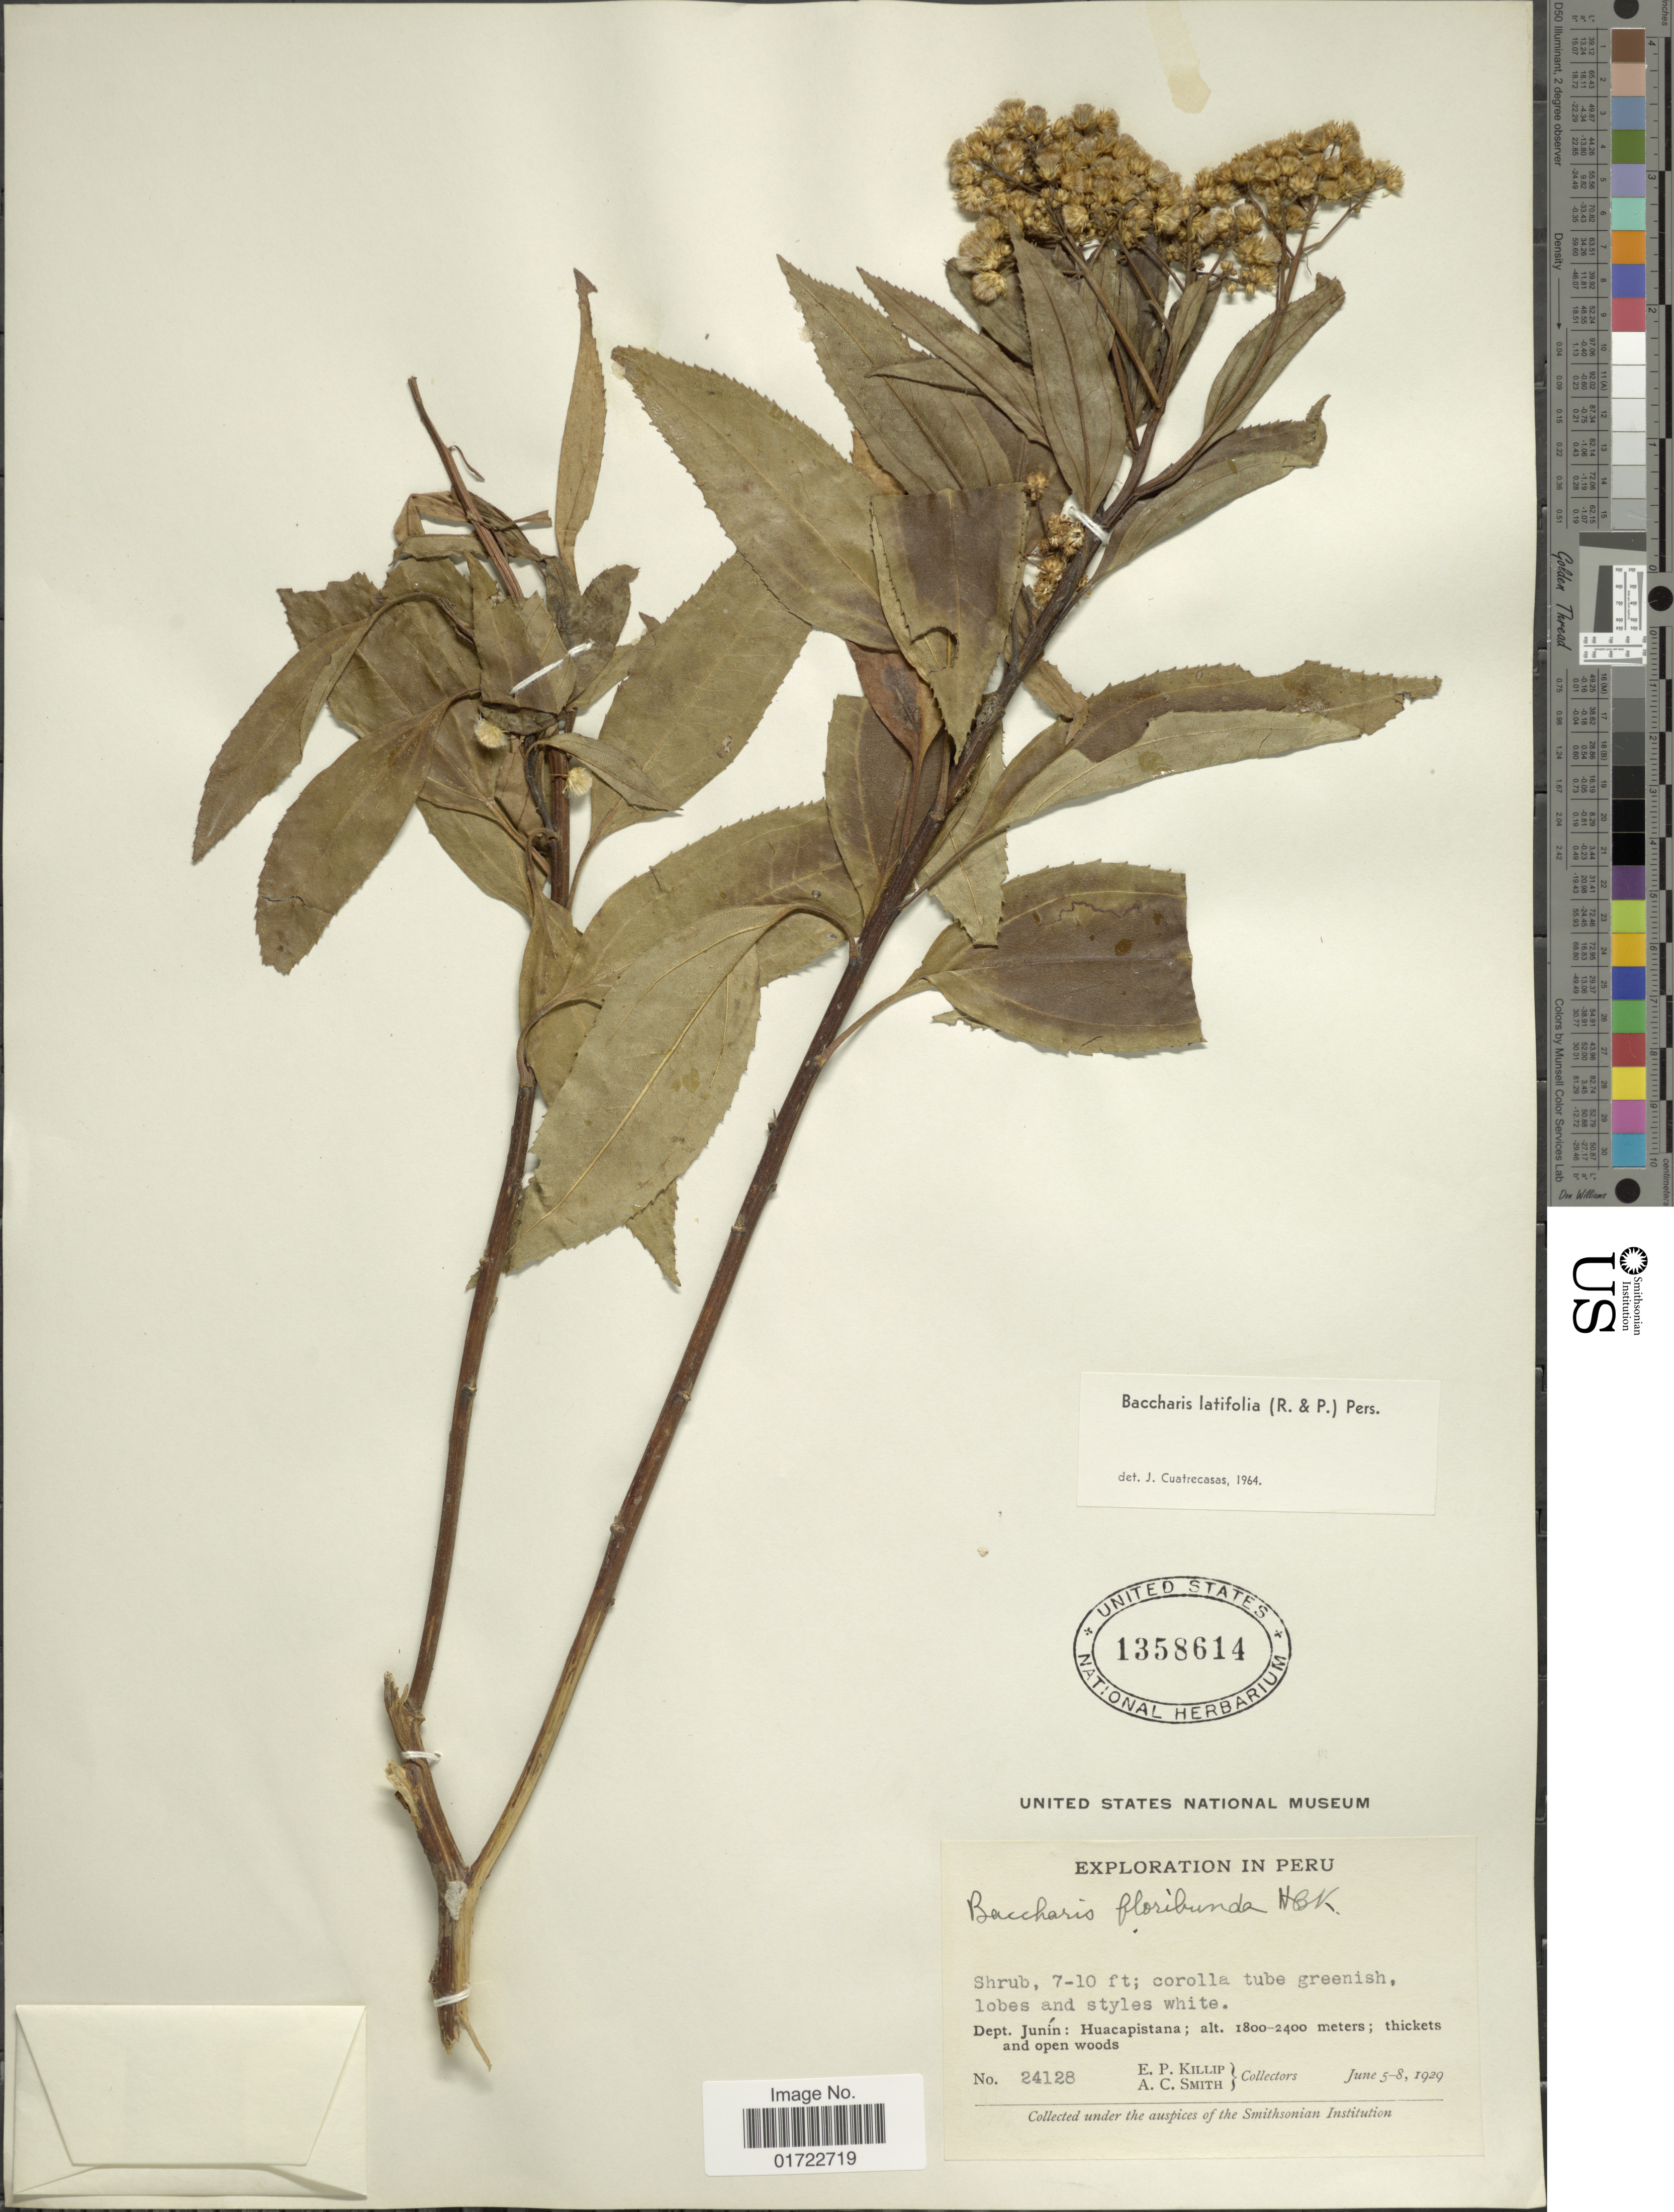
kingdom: Plantae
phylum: Tracheophyta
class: Magnoliopsida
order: Asterales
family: Asteraceae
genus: Baccharis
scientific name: Baccharis latifolia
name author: (Ruiz & Pav.) Pers.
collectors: E. P. Killip & A. C. Smith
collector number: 24128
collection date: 1929-06-05/1929-06-08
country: Peru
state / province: Junín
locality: Dept. Junín: Huacapistana.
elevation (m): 1800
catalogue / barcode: US 1358614